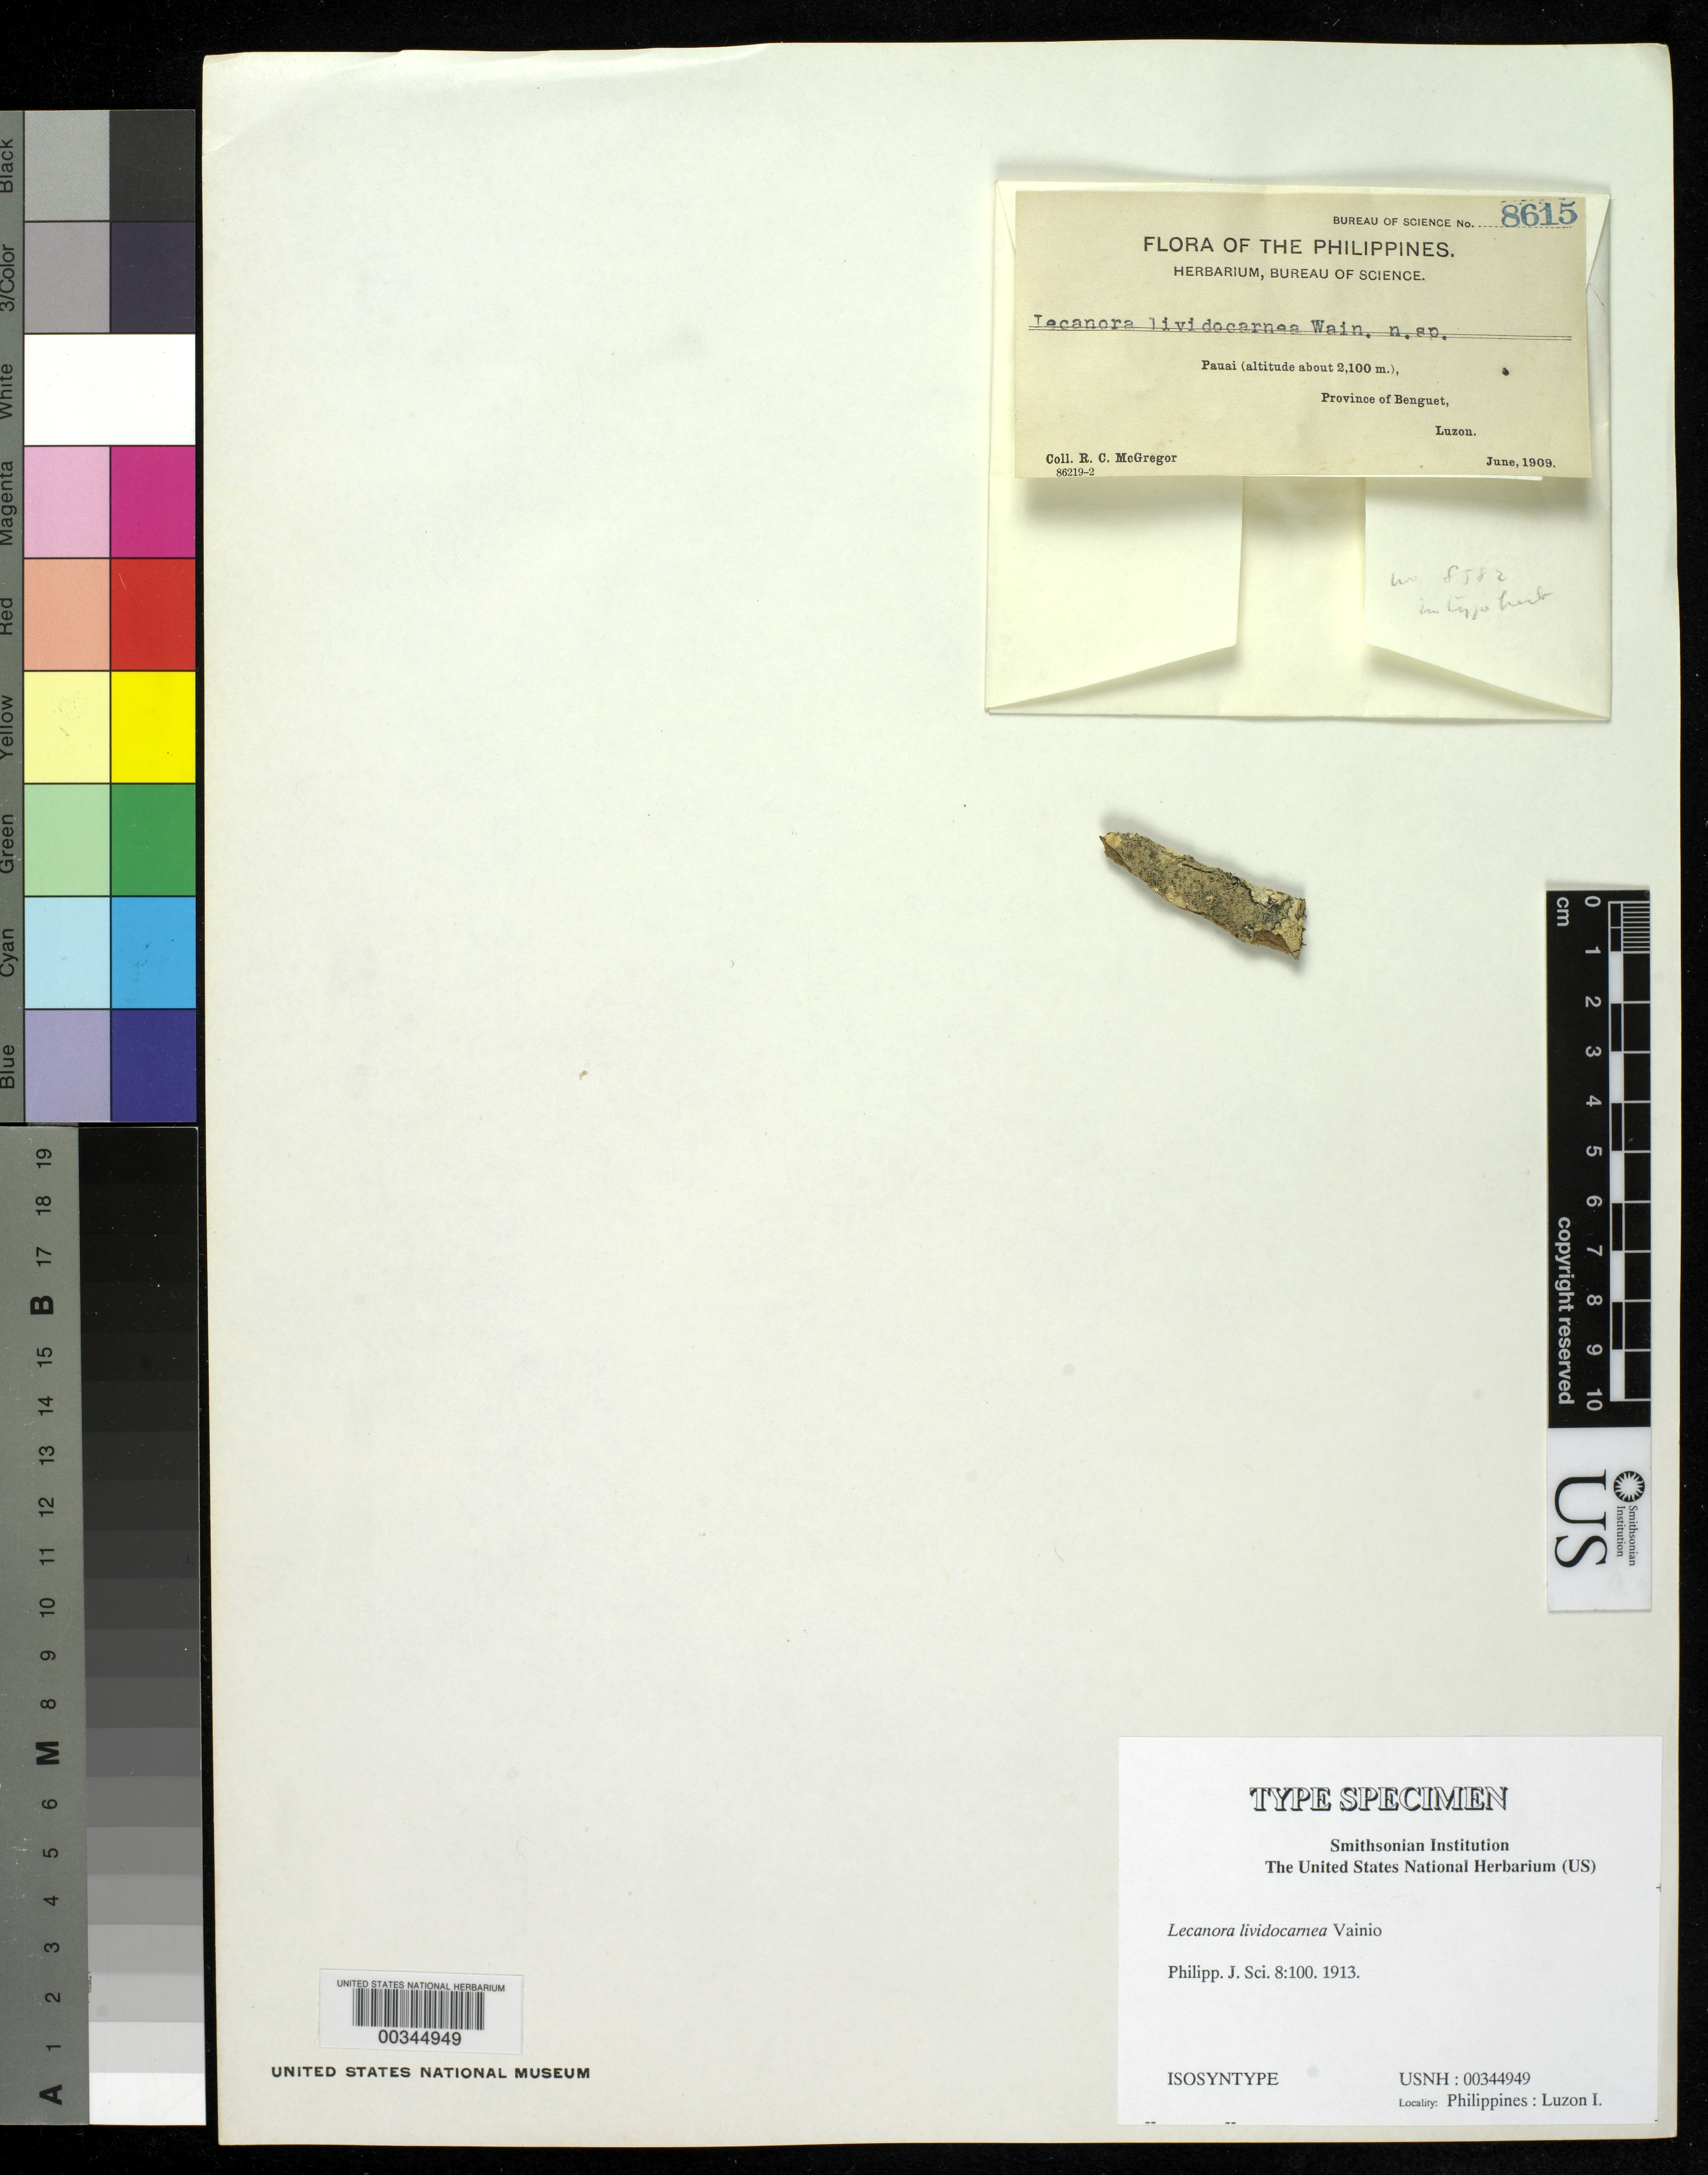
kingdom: Fungi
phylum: Ascomycota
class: Lecanoromycetes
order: Lecanorales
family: Lecanoraceae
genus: Lecanora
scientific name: Lecanora lividocarnea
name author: Vain.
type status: Isosyntype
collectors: R. C. McGregor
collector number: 8615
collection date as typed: Jun 1909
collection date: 1909-06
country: Philippines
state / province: Cordillera (Administrative Region)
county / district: Benguet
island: Luzon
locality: Pauai.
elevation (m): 2100